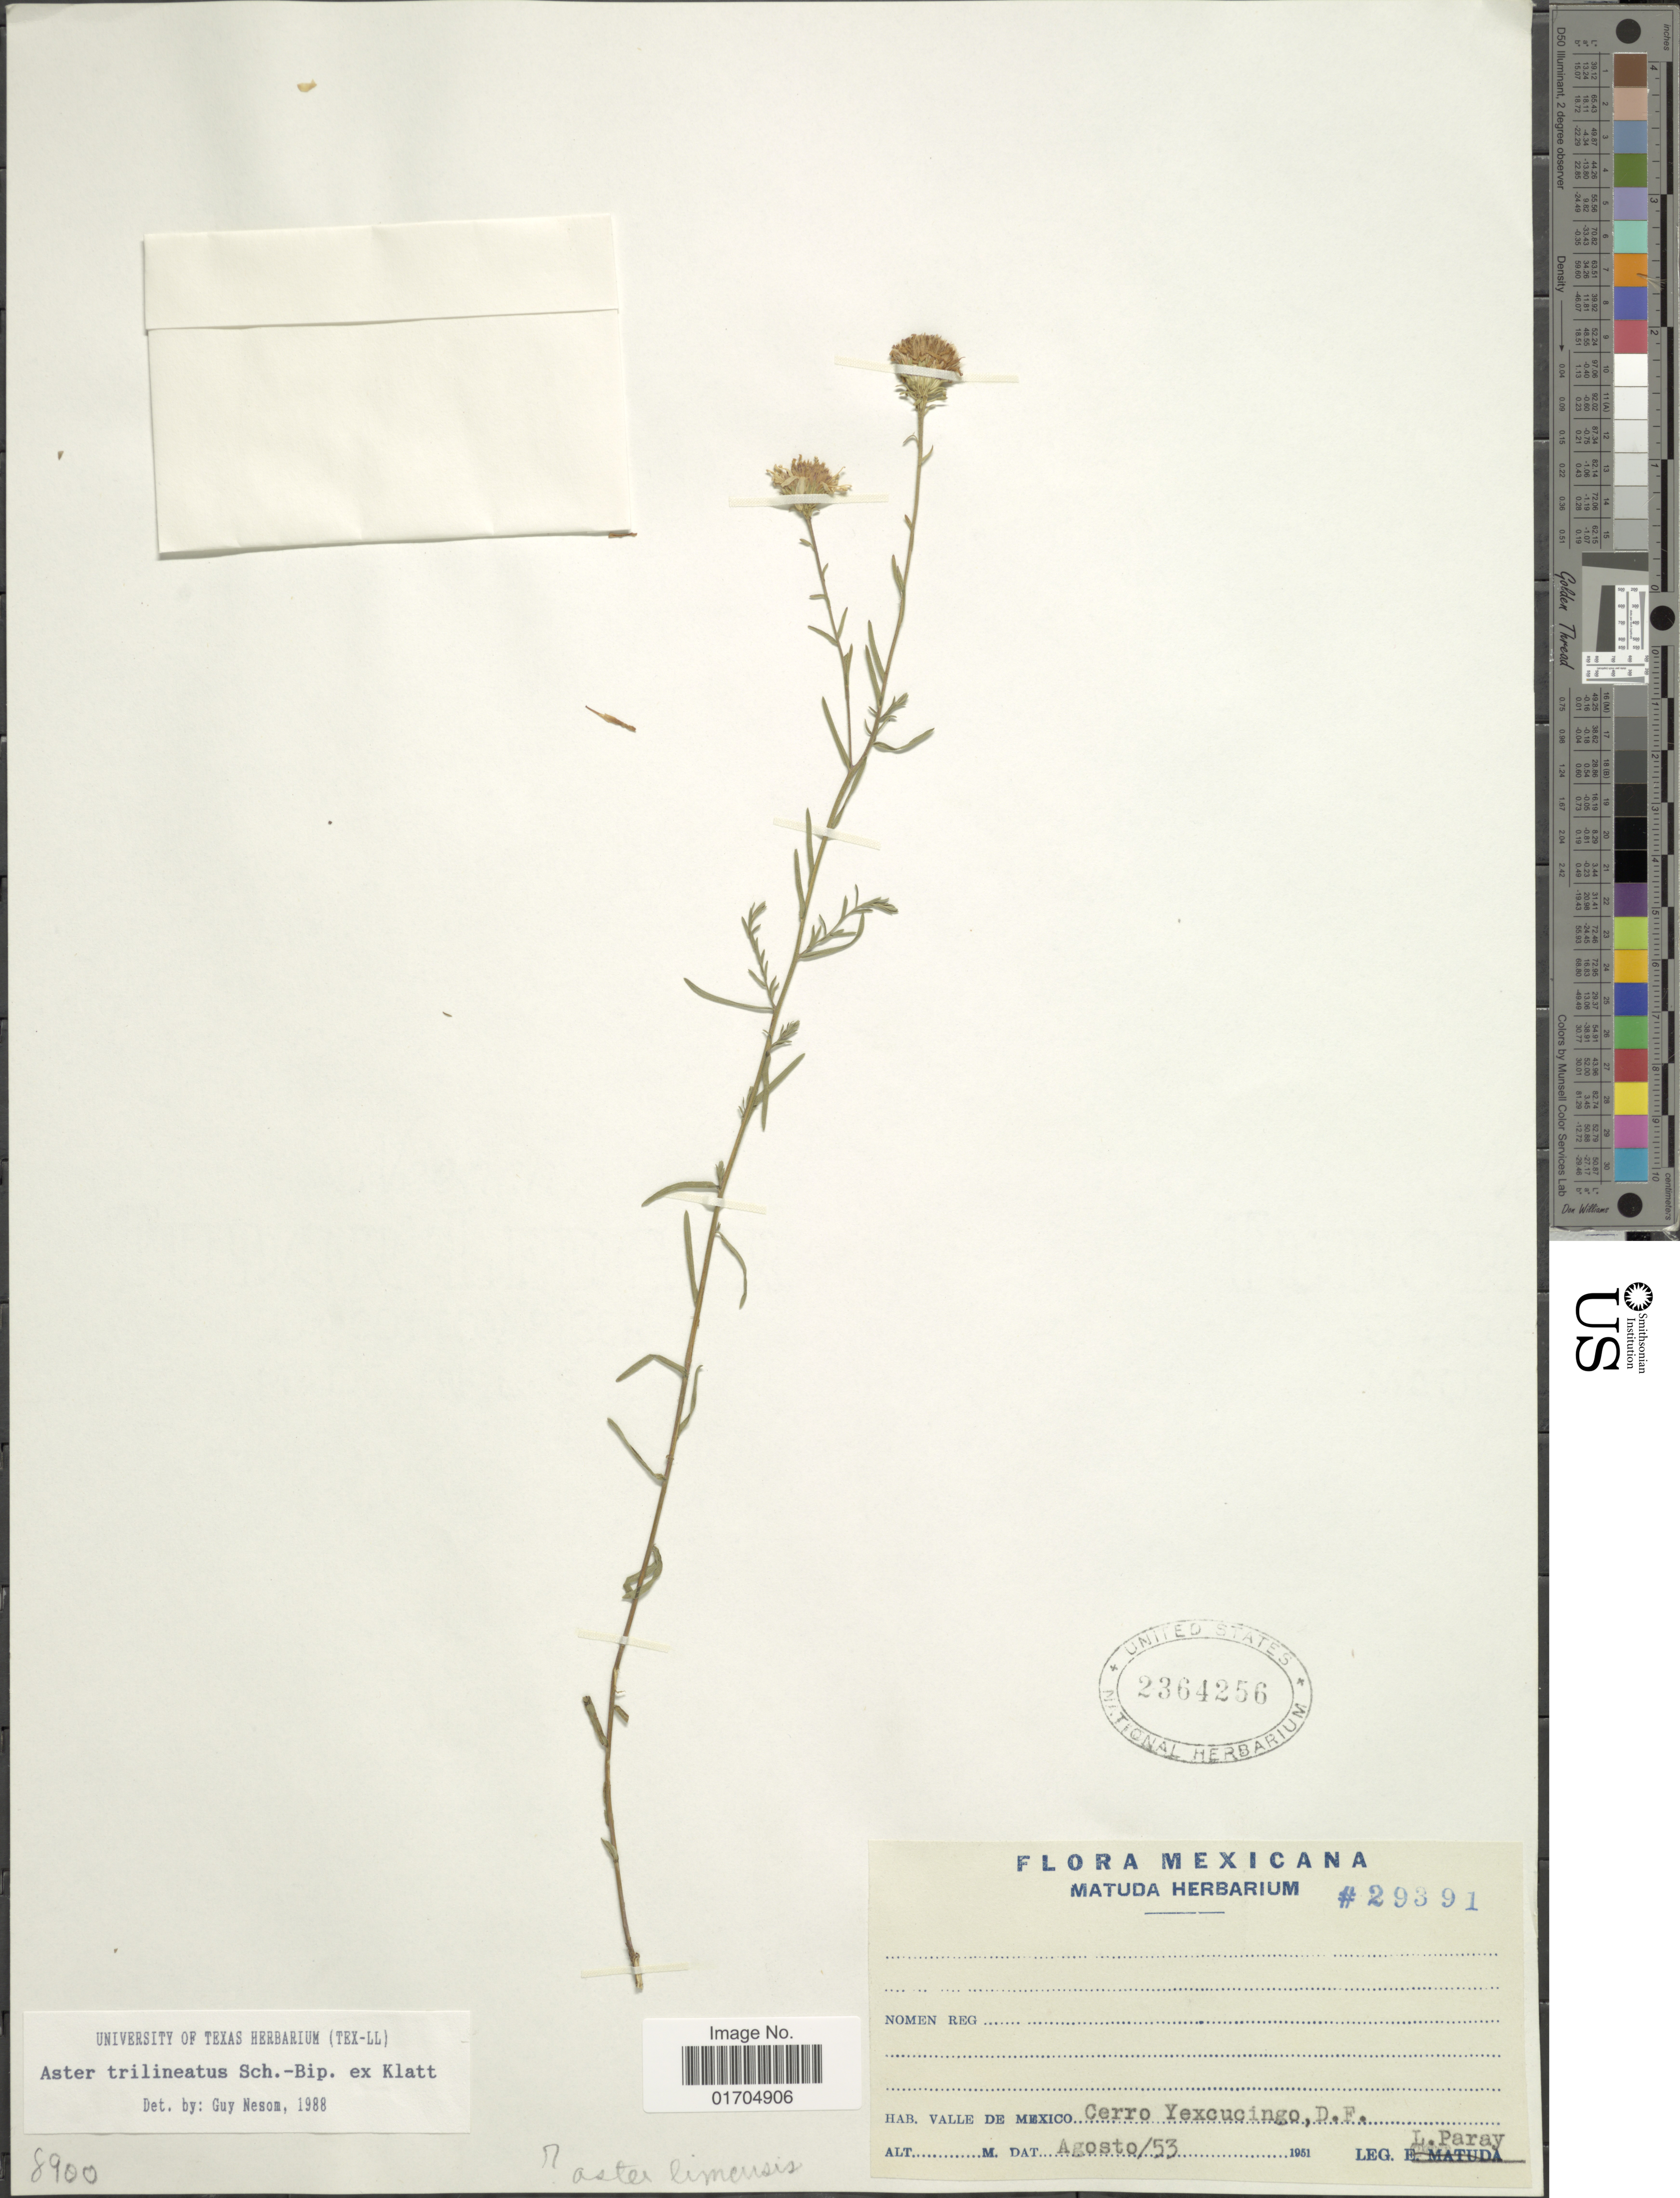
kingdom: Plantae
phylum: Tracheophyta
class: Magnoliopsida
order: Asterales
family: Asteraceae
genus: Symphyotrichum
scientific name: Symphyotrichum trilineatum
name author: (Sch. Bip. ex Klatt) G.L. Nesom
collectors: L. Paray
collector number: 29391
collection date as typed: Transcribed d/m/y: /8/53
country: Mexico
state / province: Distrito Federal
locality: Cerro Yexcucingo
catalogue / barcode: US 2364256